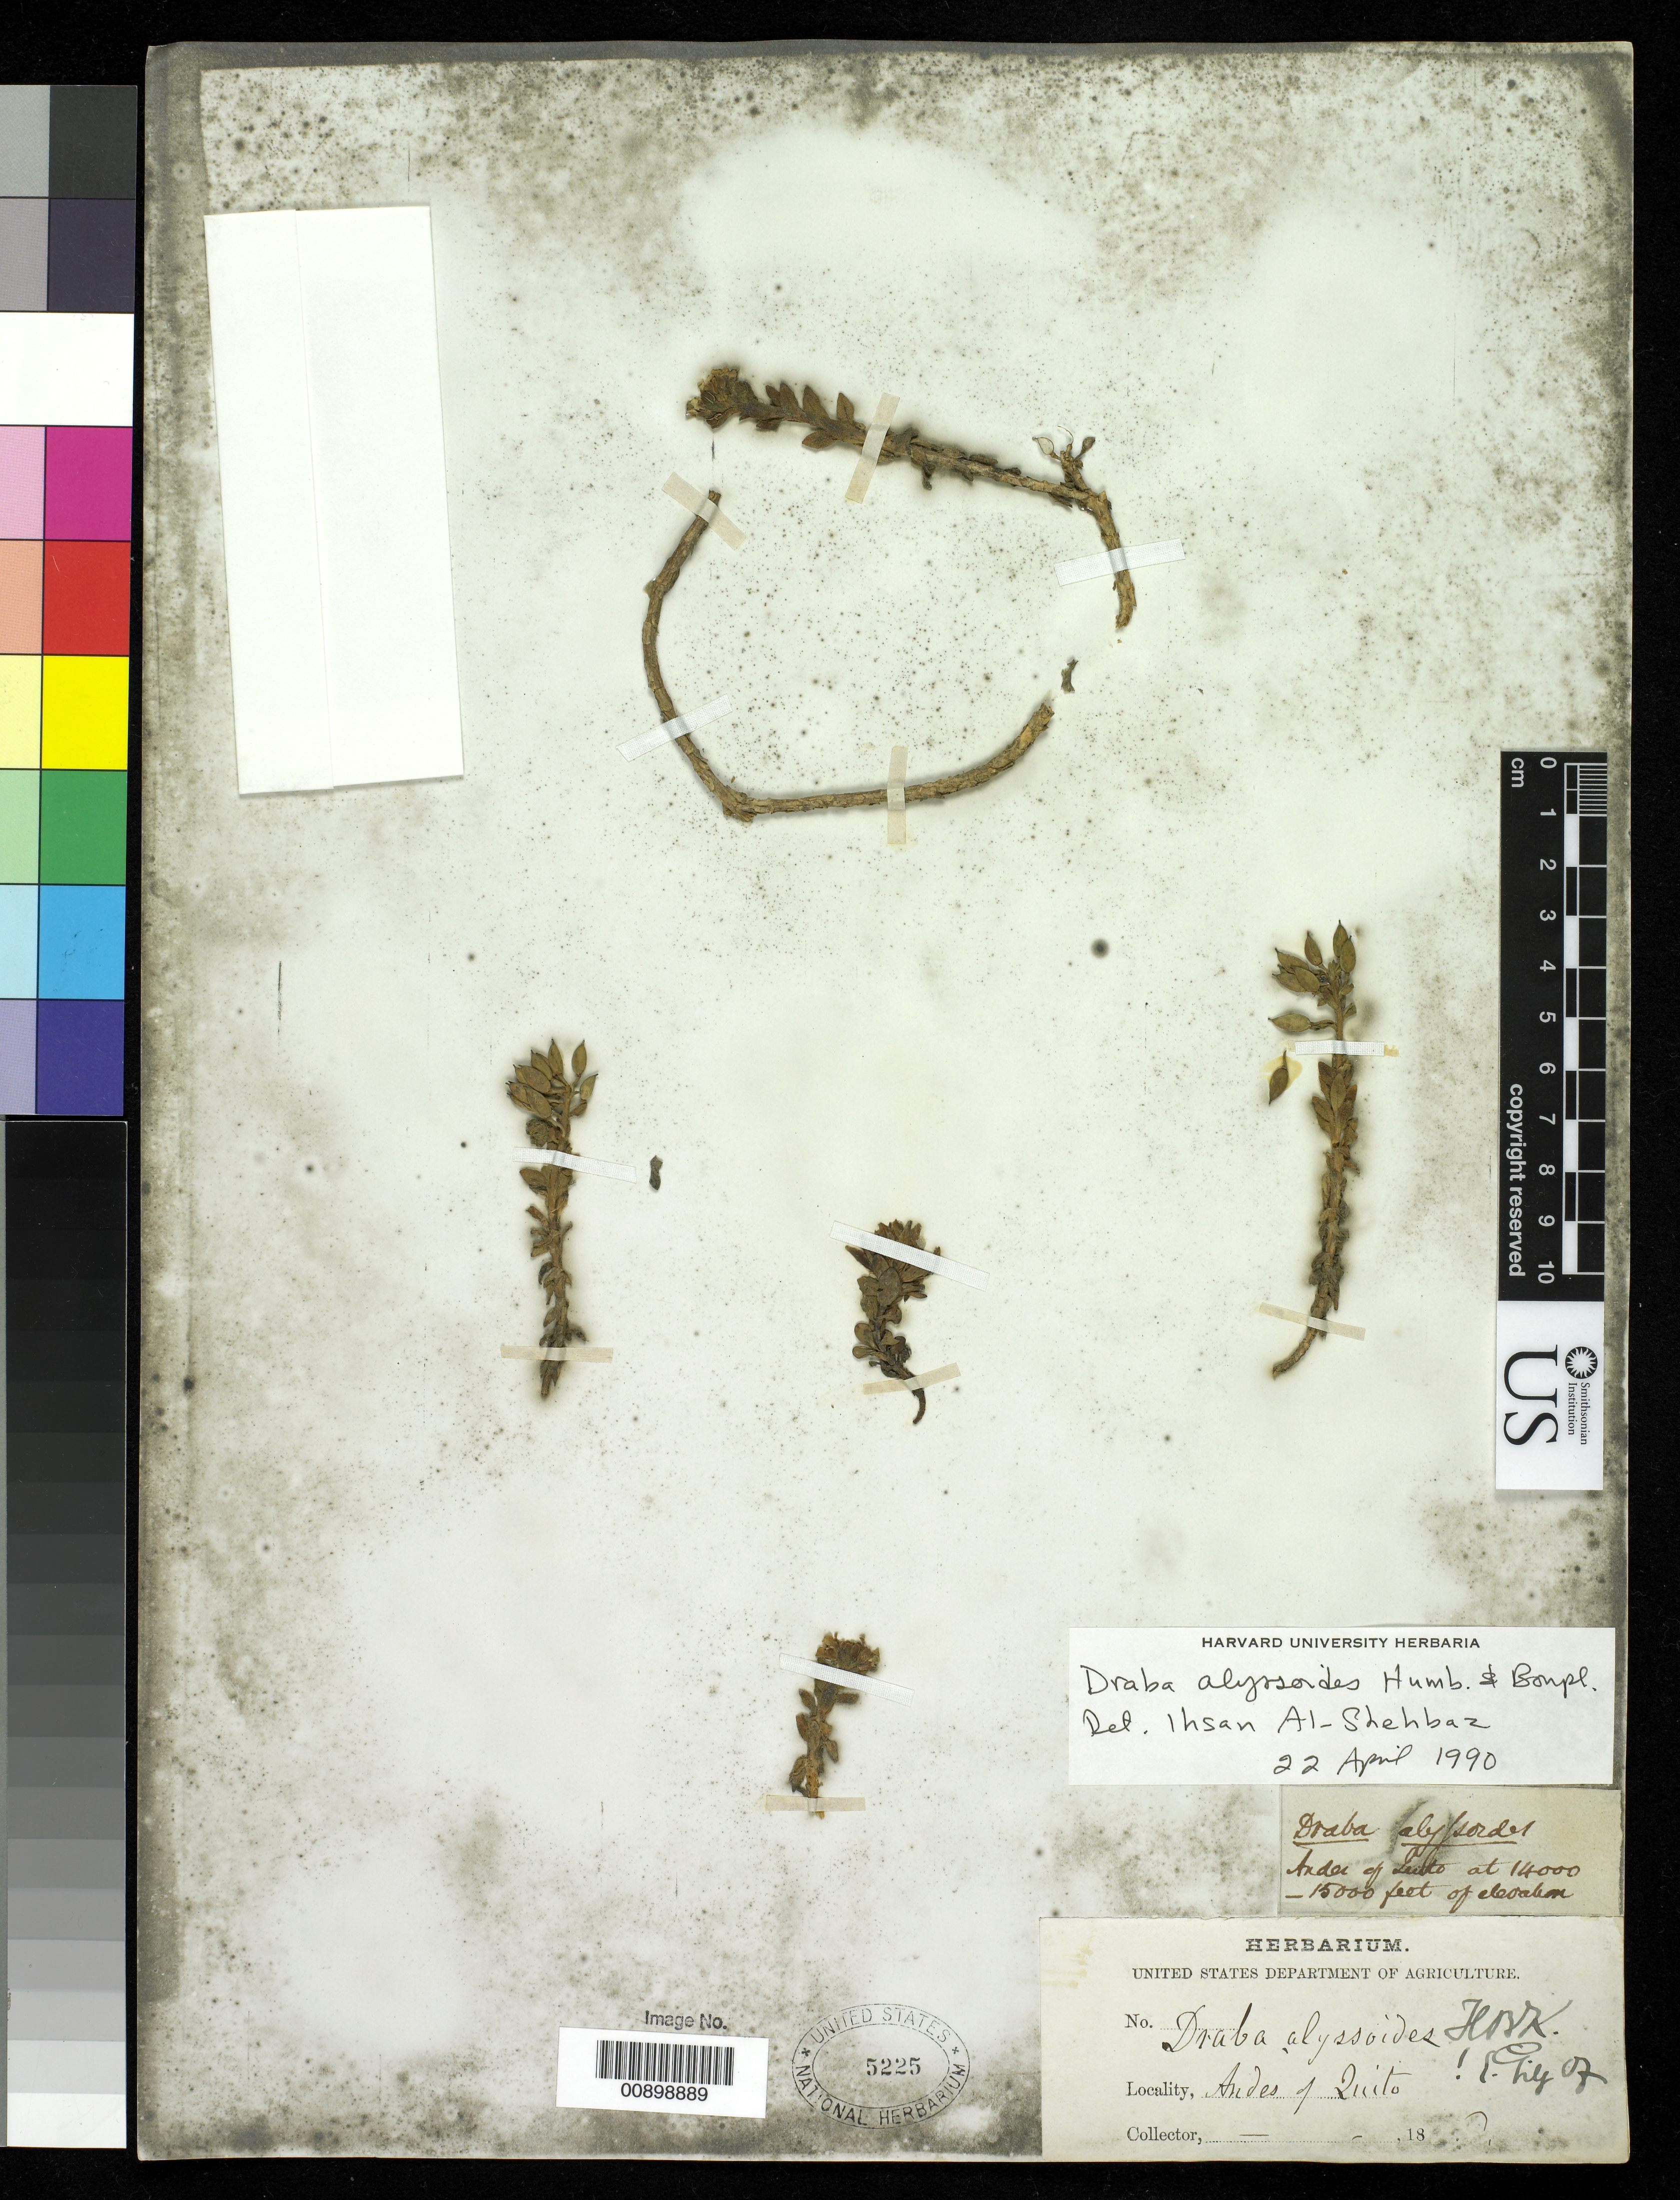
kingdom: Plantae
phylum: Tracheophyta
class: Magnoliopsida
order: Brassicales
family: Brassicaceae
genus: Draba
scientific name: Draba alyssoides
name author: Humb. & Bonpl. ex DC.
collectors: Wilkes Explor. Exped.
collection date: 1838/1842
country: Ecuador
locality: Andes of Quito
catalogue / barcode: US 5225